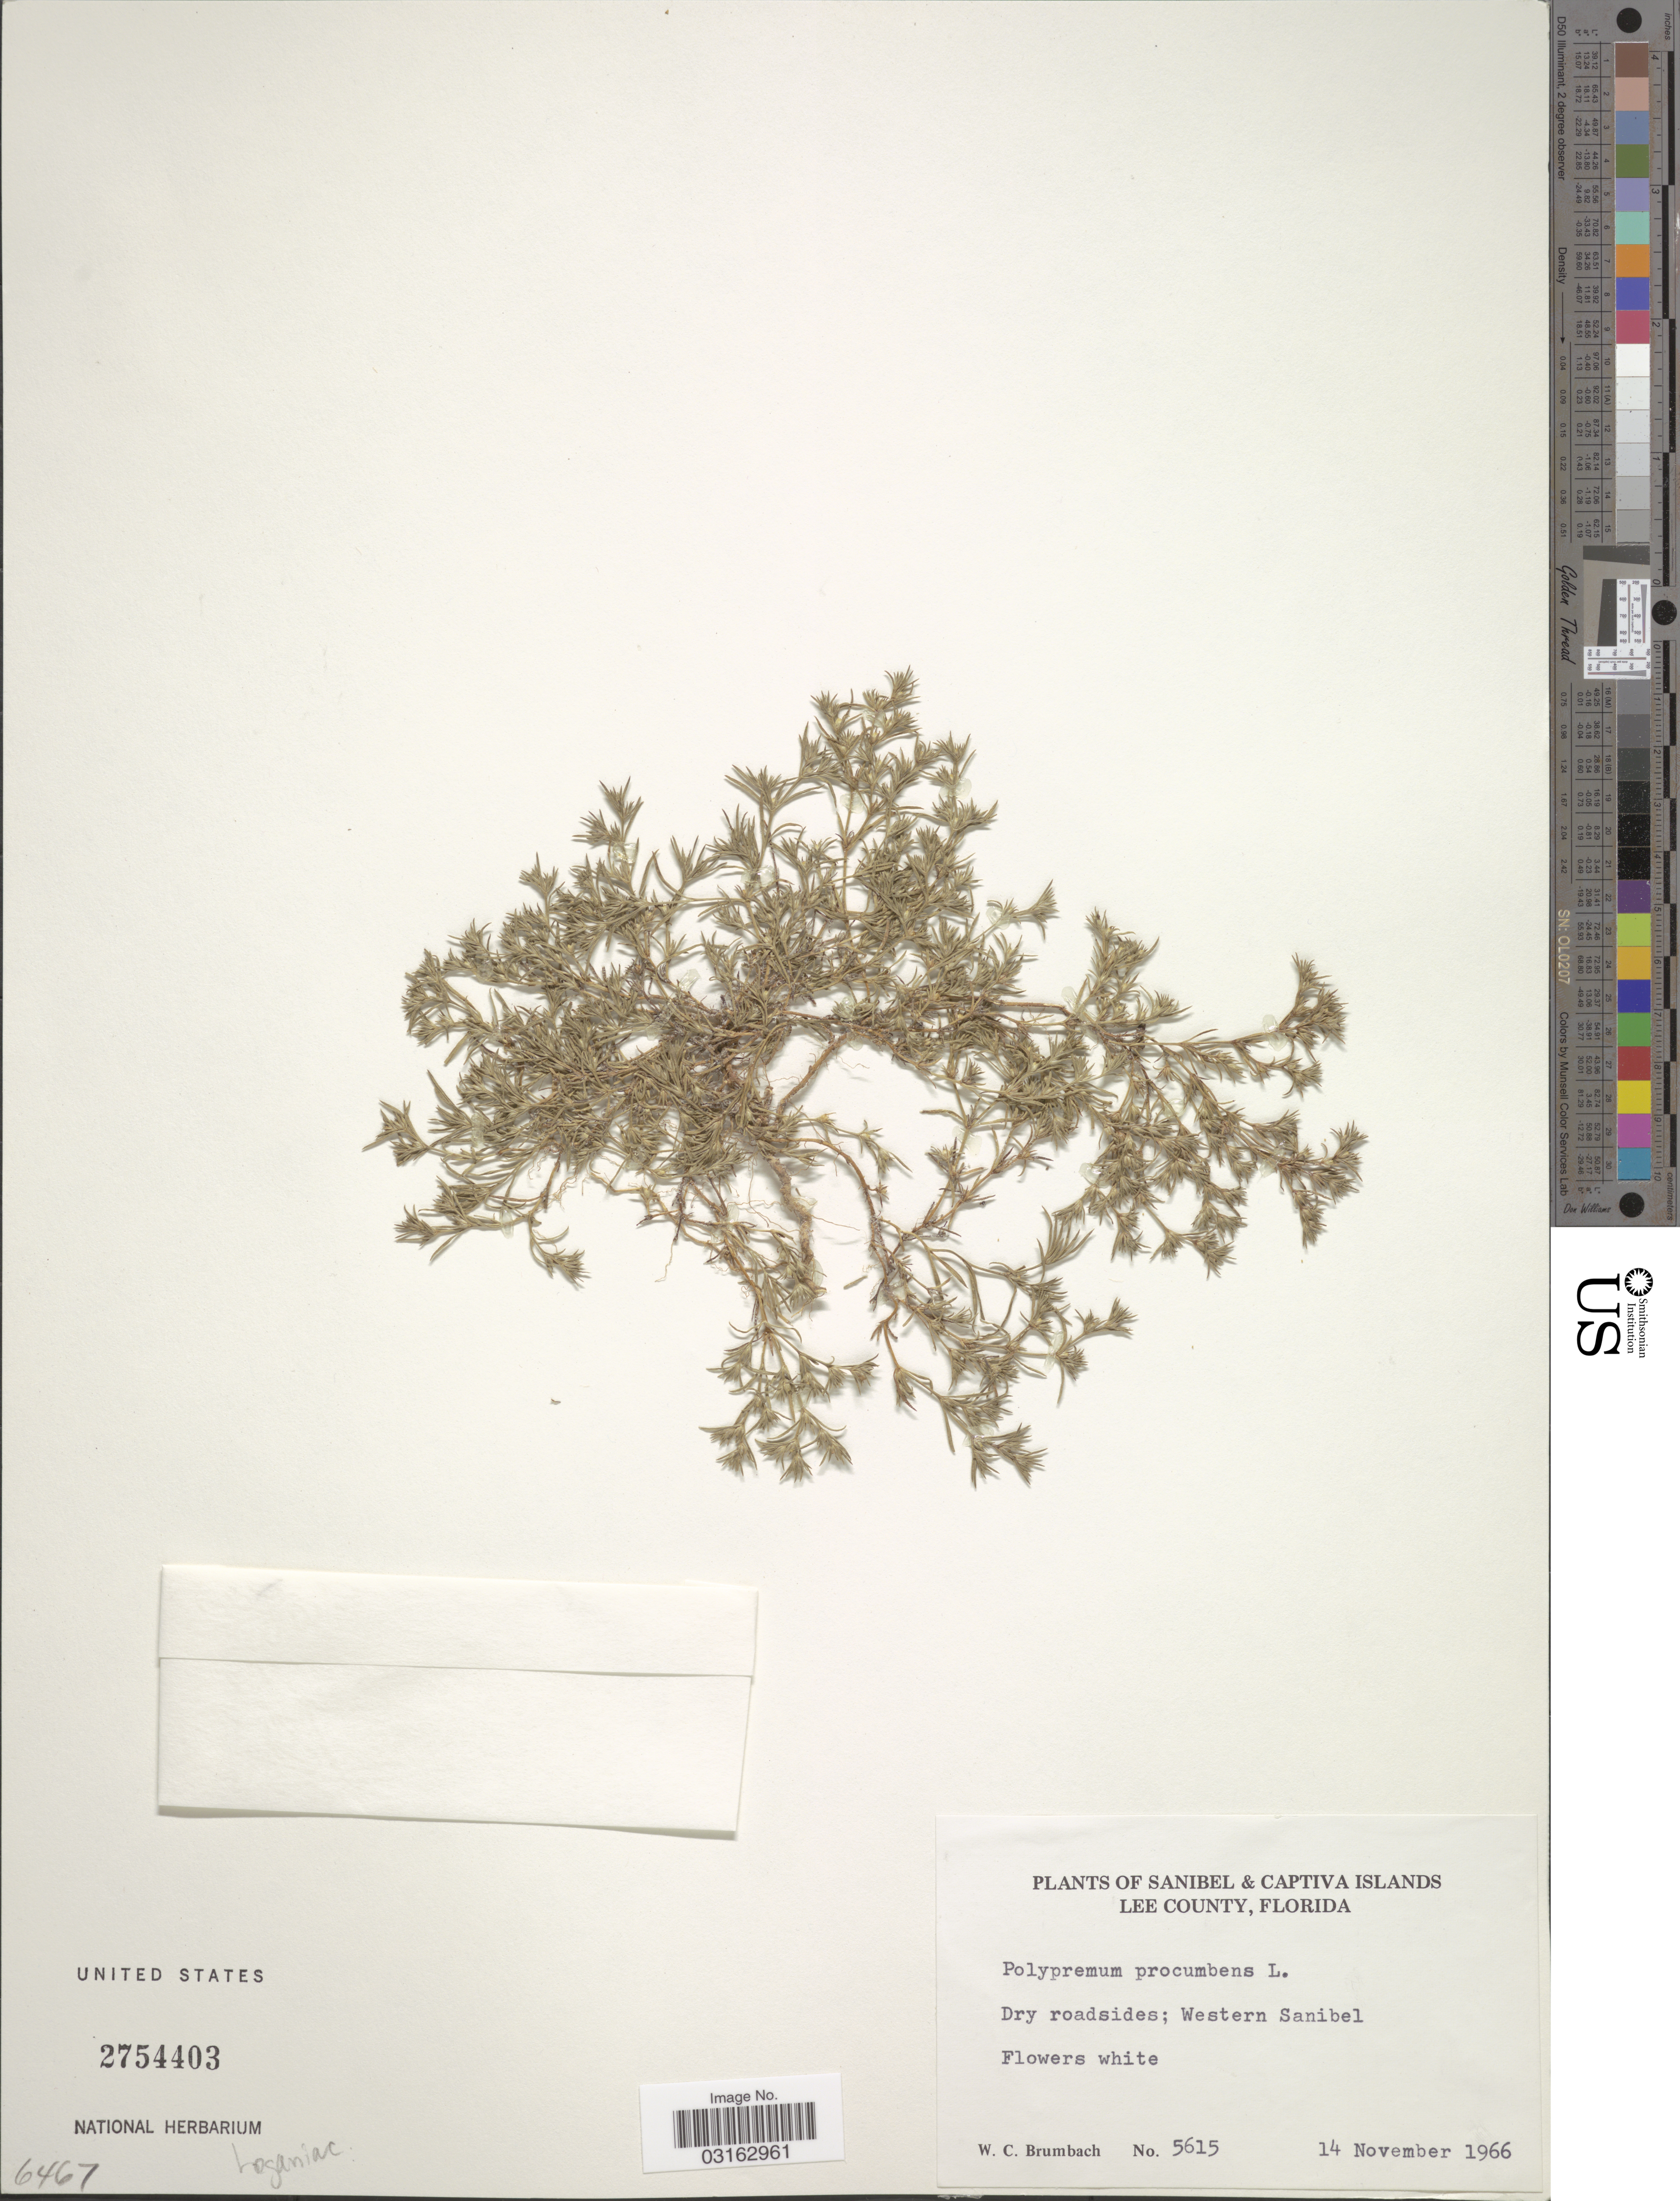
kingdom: Plantae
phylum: Tracheophyta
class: Magnoliopsida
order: Lamiales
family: Tetrachondraceae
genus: Polypremum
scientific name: Polypremum procumbens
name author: L.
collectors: W. C. Brumbach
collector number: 5615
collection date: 1966-11-14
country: United States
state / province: Florida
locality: Sanibel & Captiva Islands, Lee County, Western Sanibel.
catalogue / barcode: US 2754403